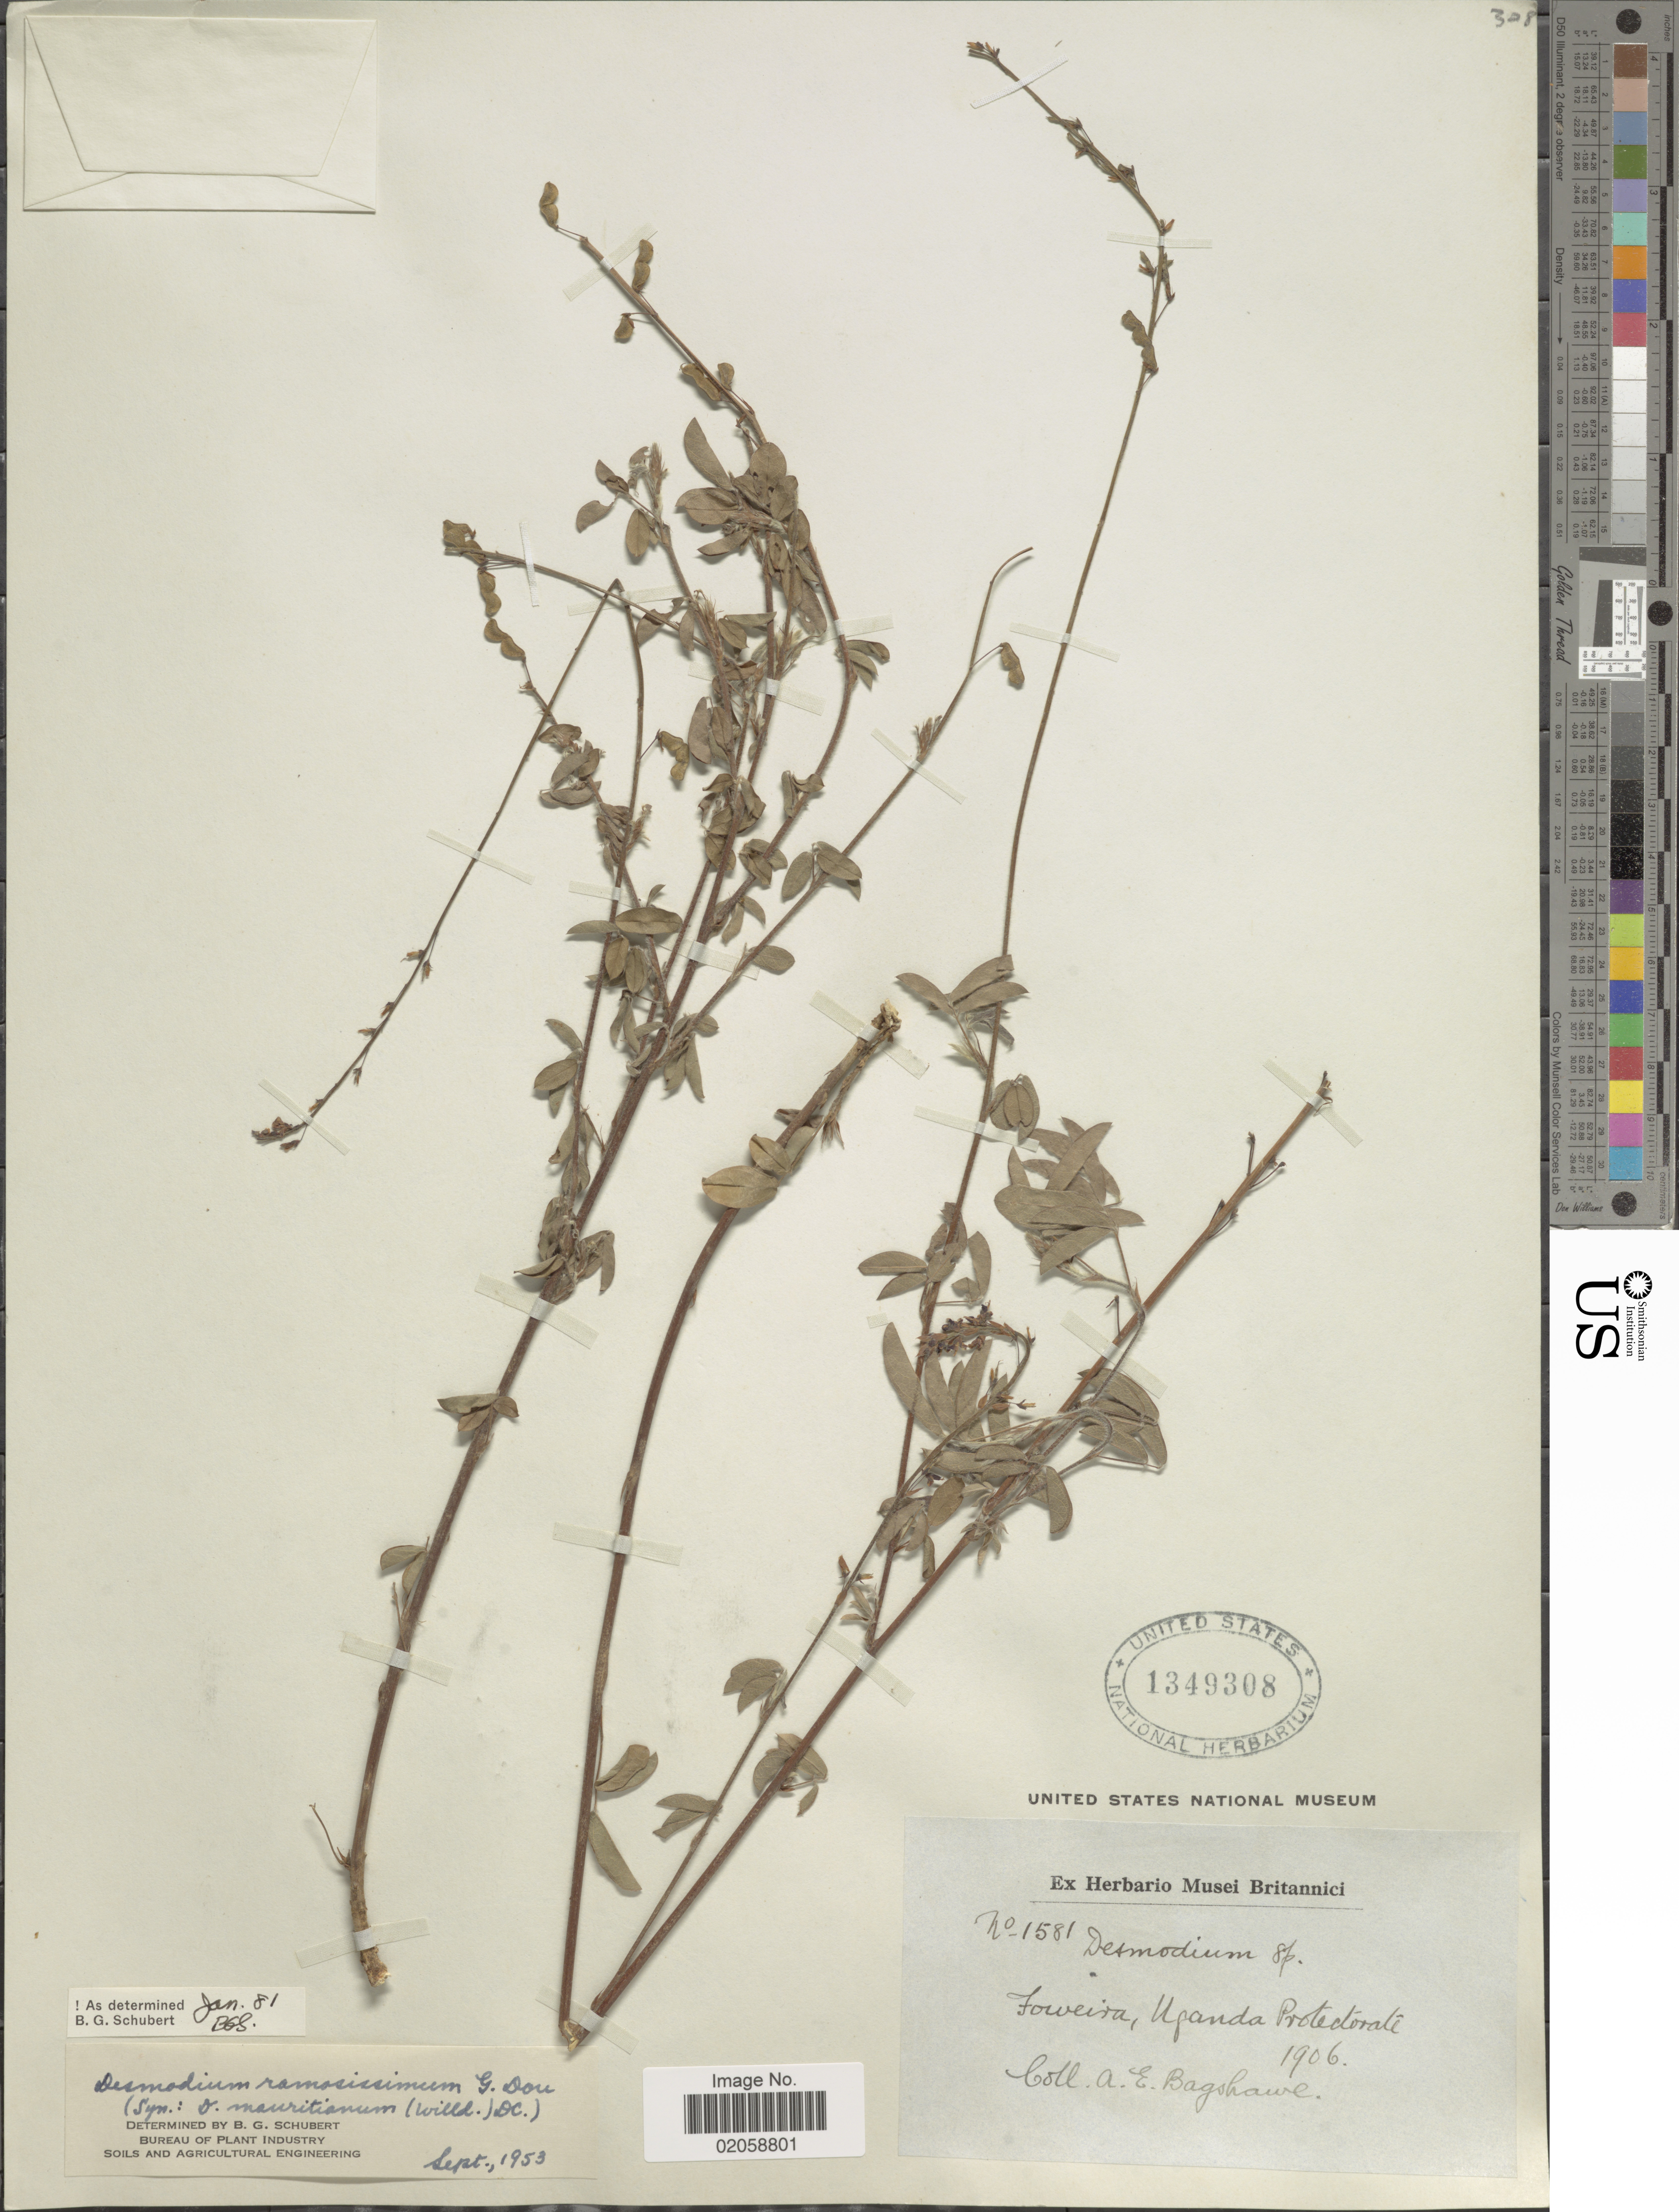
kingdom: Plantae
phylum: Tracheophyta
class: Magnoliopsida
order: Fabales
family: Fabaceae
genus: Grona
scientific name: Grona ramosissima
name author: (G. Don) H. Ohashi & K. Ohashi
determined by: Strong, Mark T., (BOT), Smithsonian Institution - National Museum of Natural History (UNITED STATES)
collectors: A. Bagshawe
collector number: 1581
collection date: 1906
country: Uganda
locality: Oweira, Uganda Protectorate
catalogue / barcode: US 1349308